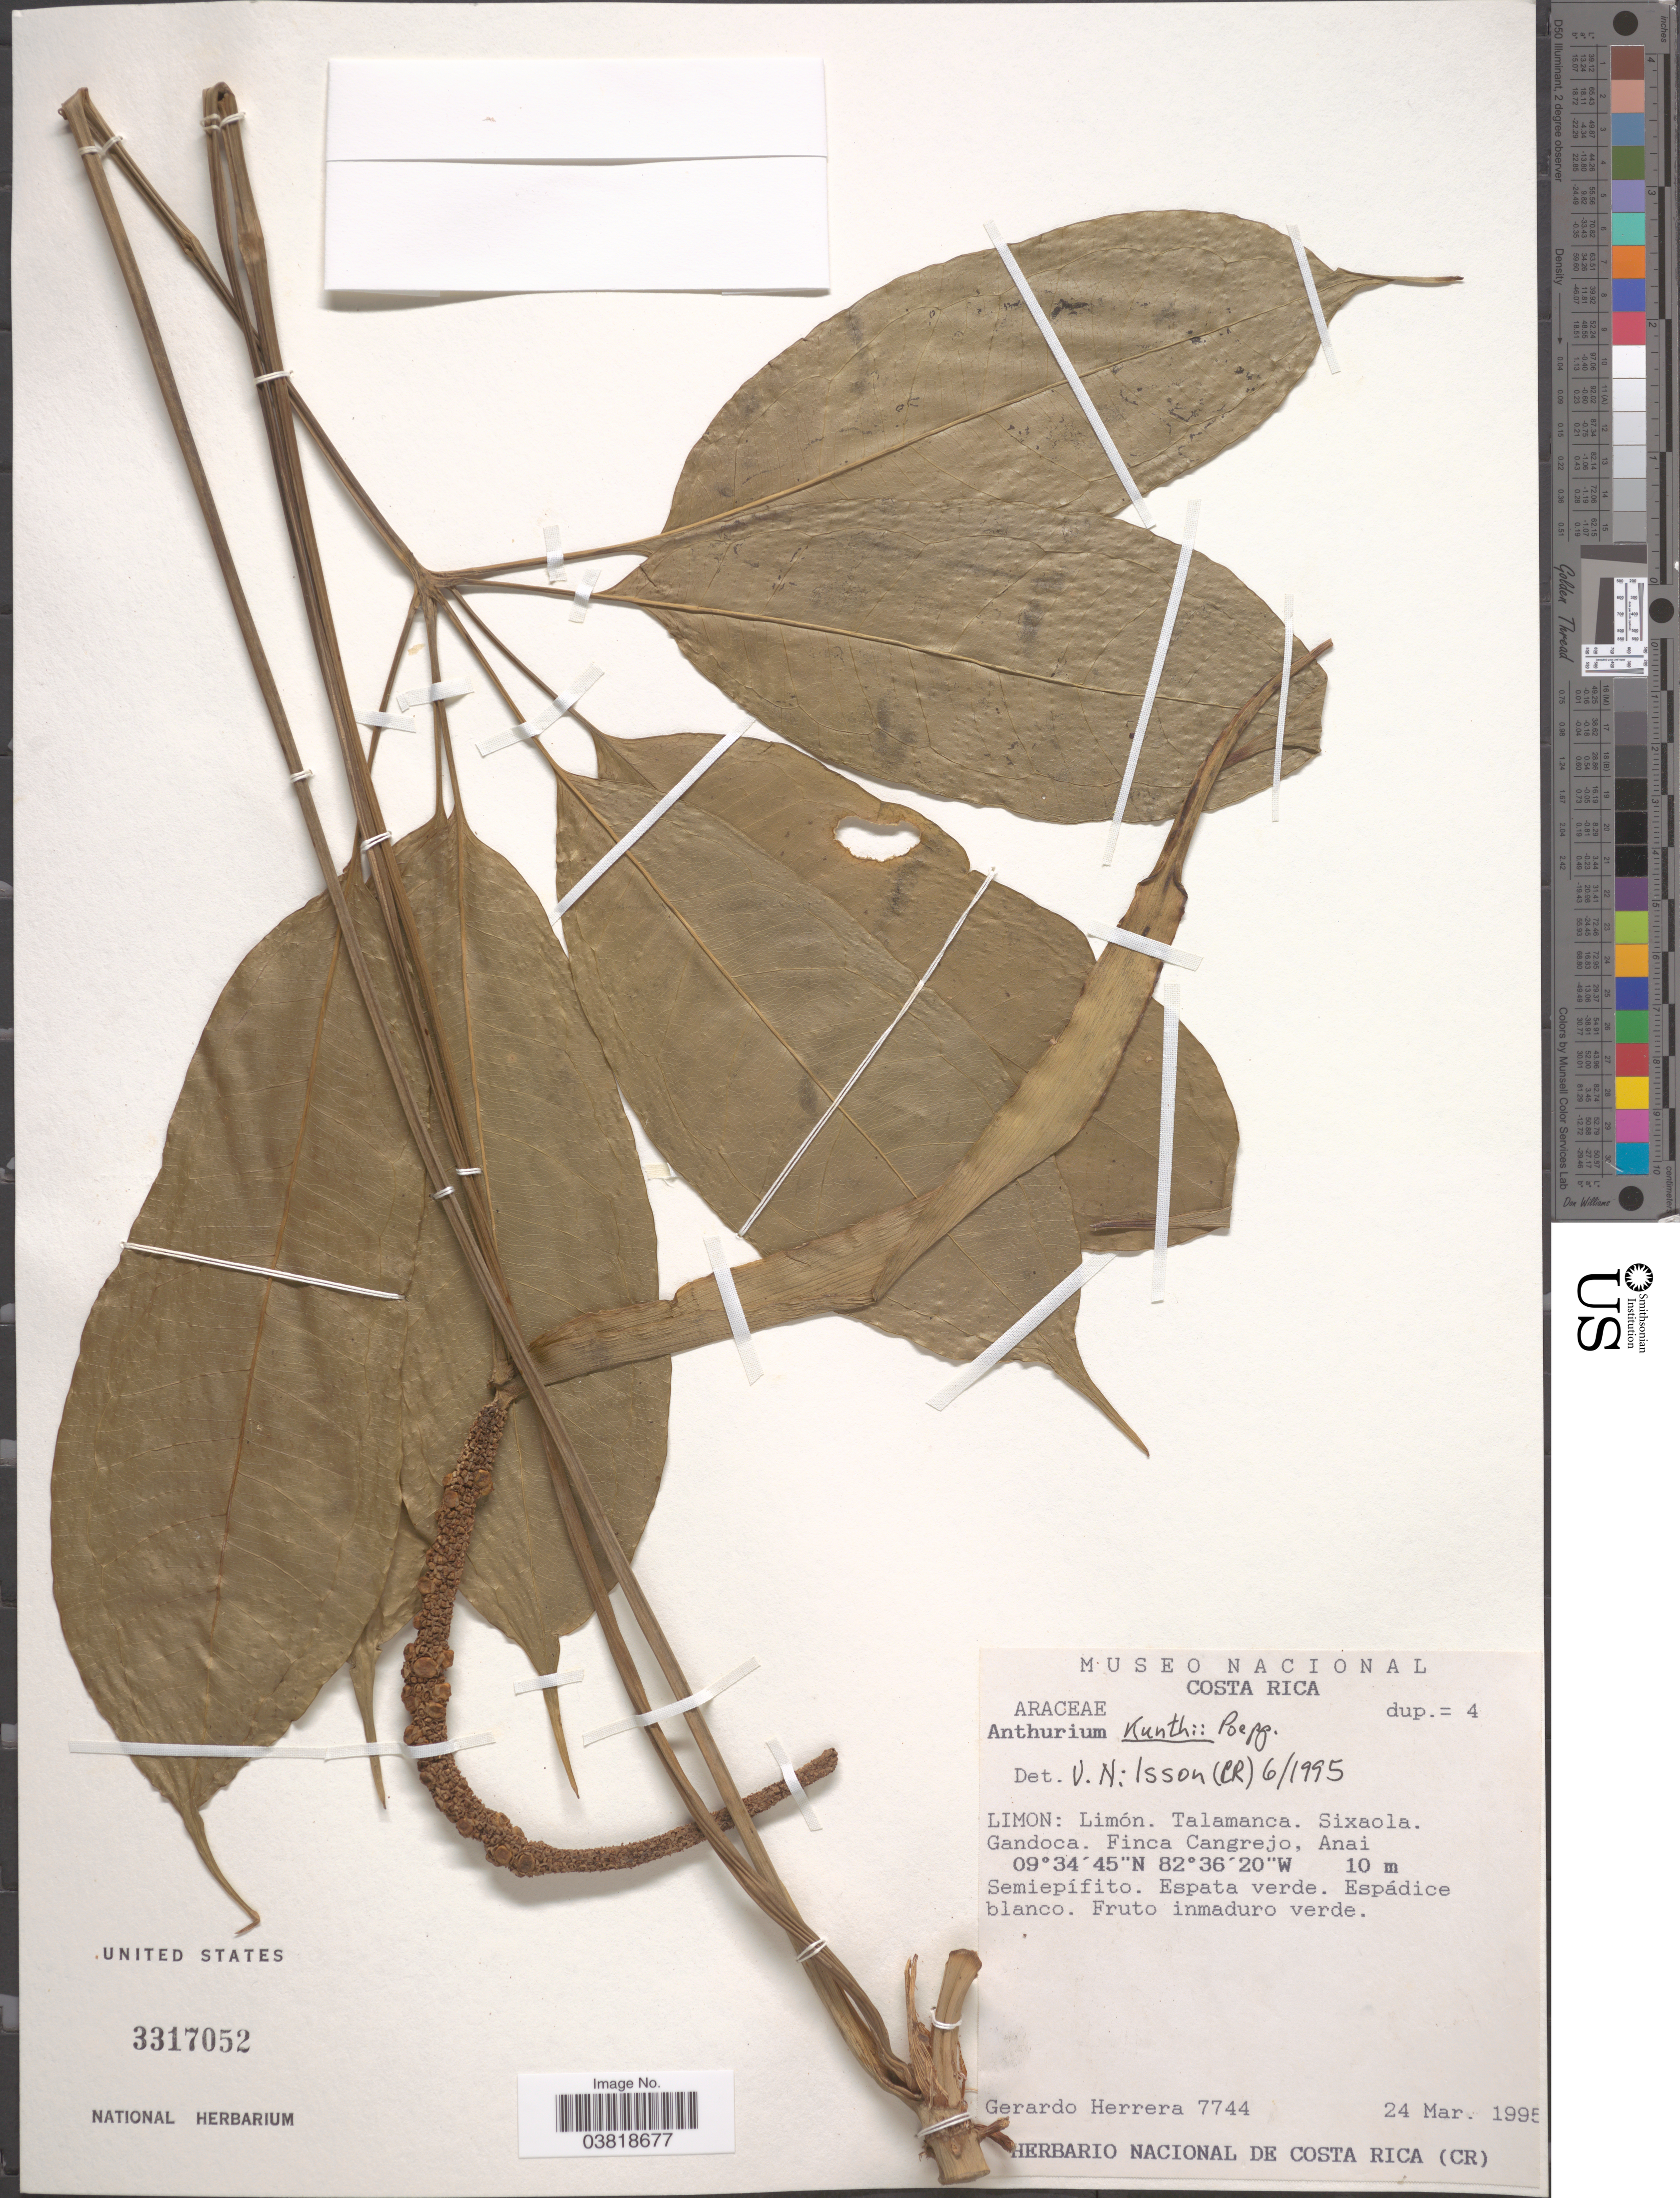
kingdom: Plantae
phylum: Tracheophyta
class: Liliopsida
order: Alismatales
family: Araceae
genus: Anthurium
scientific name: Anthurium kunthii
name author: Poepp.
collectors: G. Herrera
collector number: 7744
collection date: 1995-03-24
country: Costa Rica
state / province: Limón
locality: Limón. Talamanca. Sixaola. Gandoca. Finca Cangrejo, Anai.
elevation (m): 10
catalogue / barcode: US 3317052